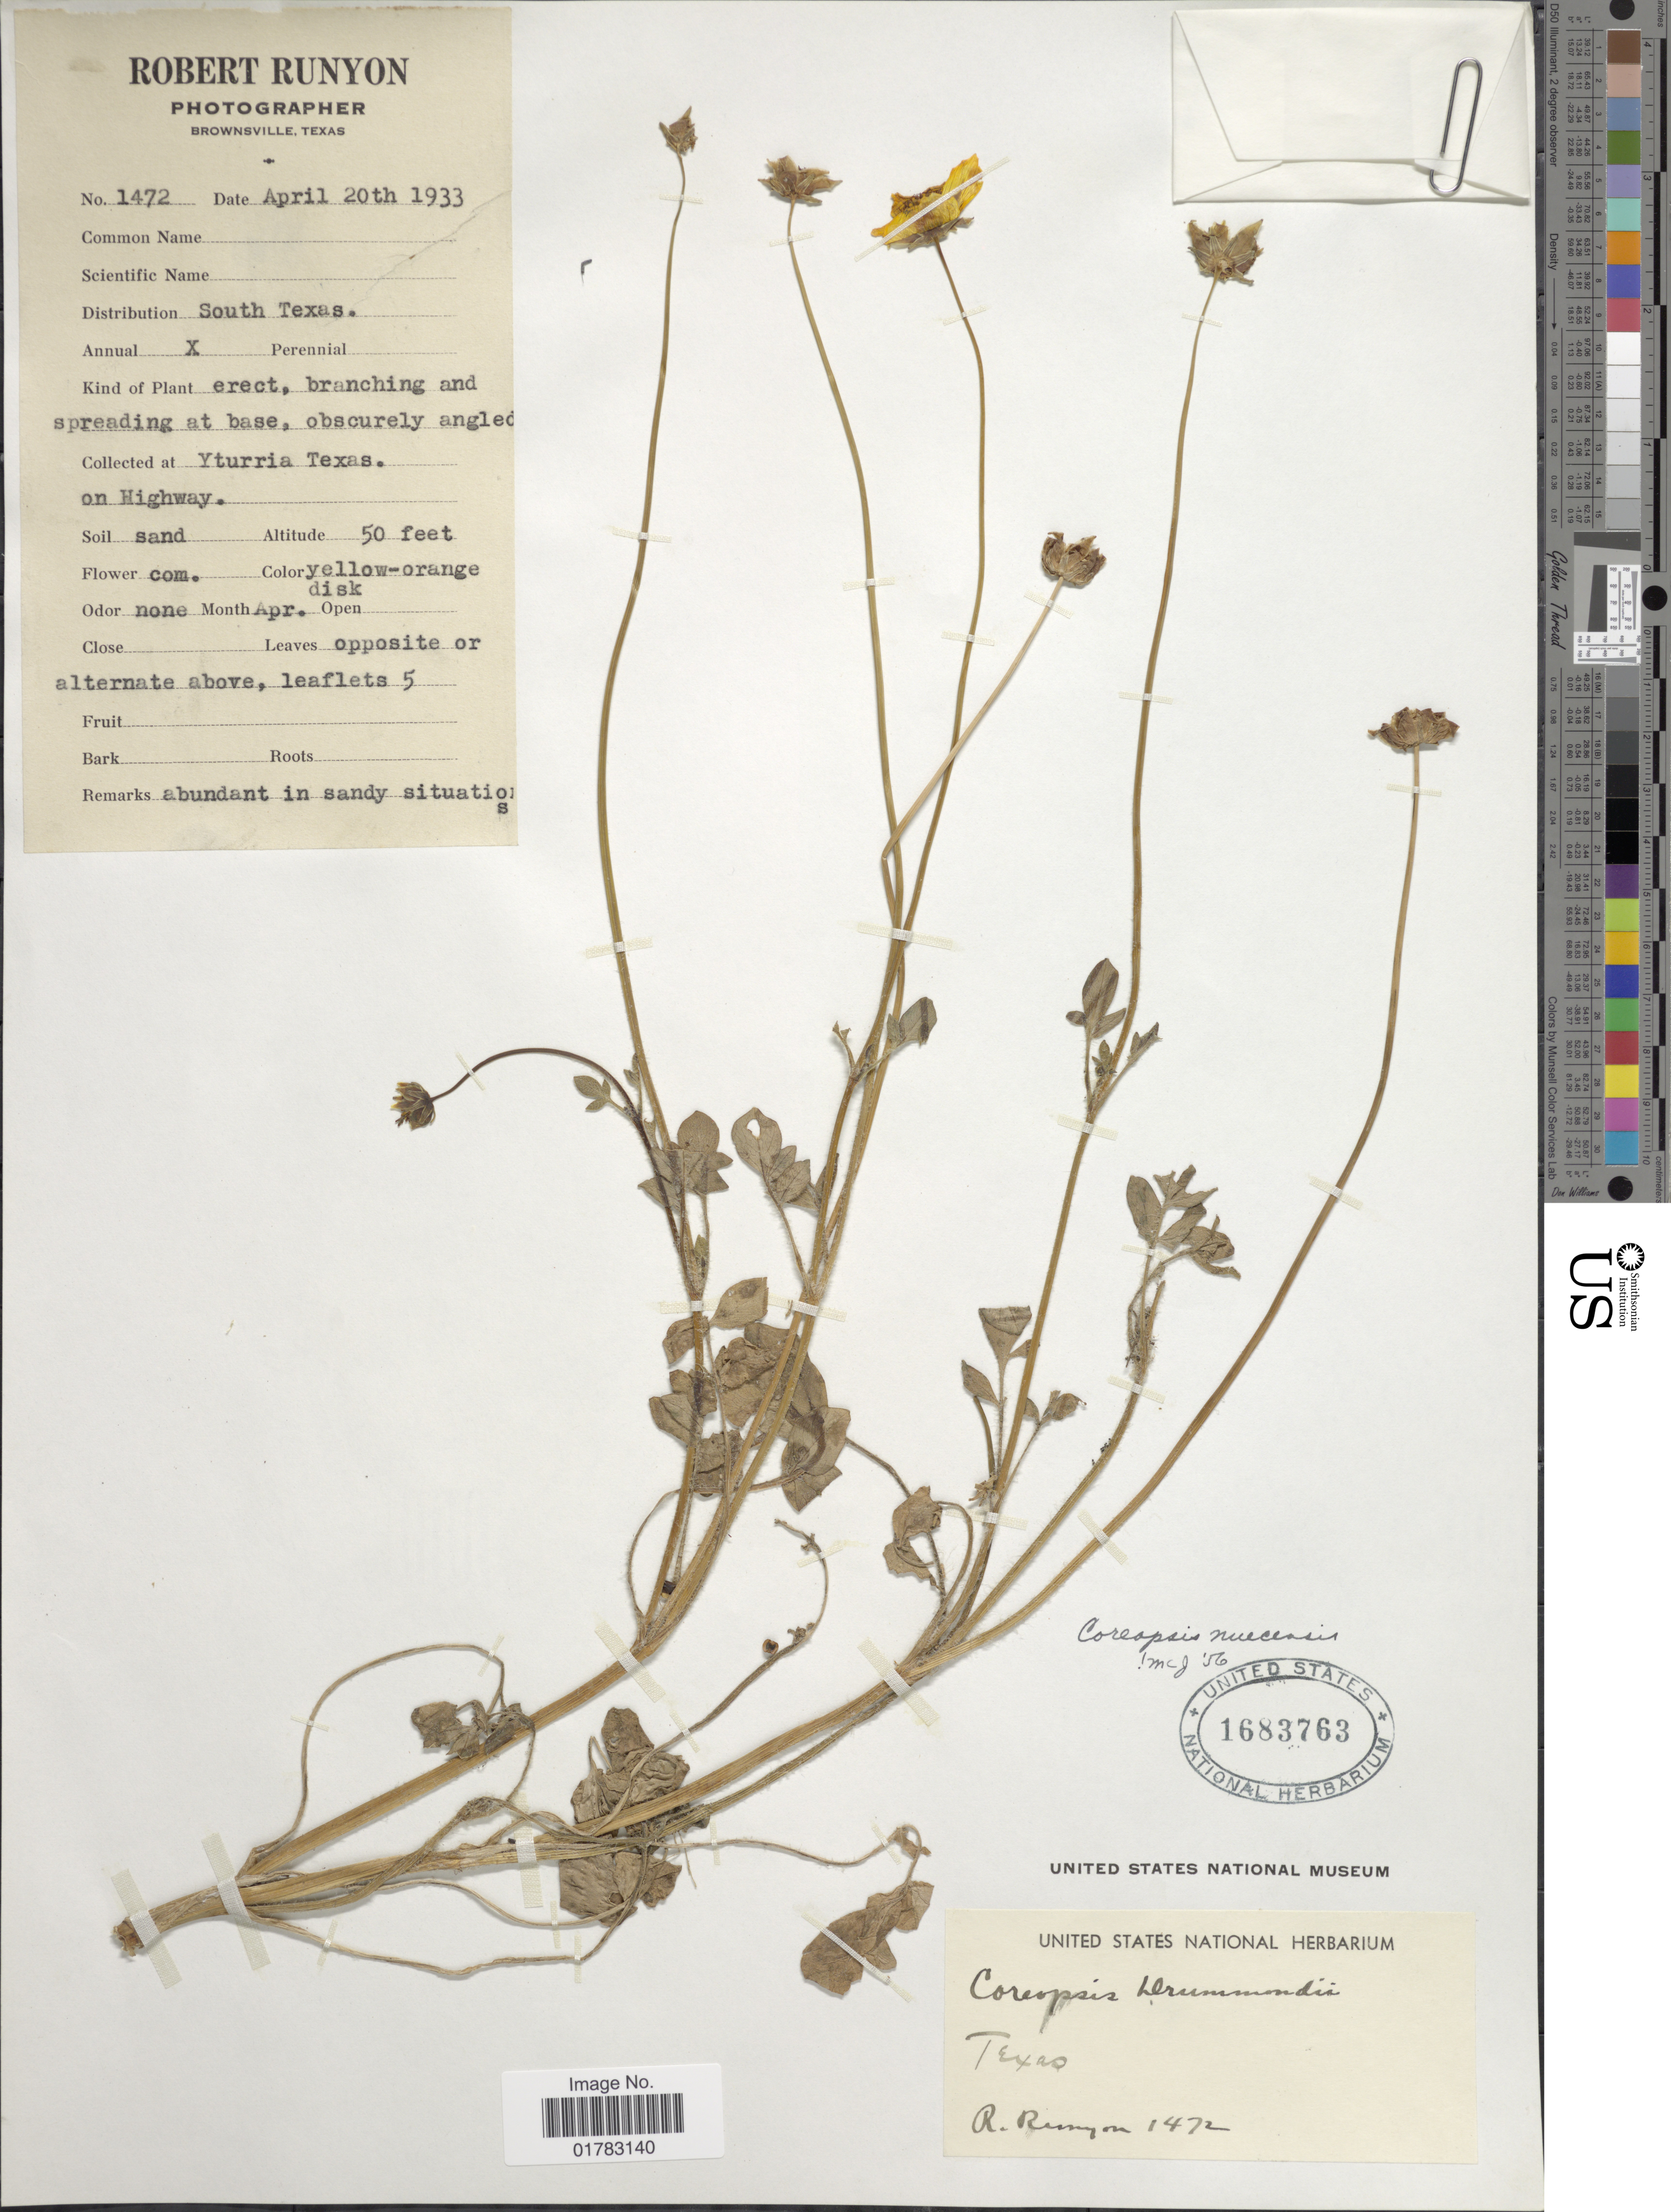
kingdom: Plantae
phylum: Tracheophyta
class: Magnoliopsida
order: Asterales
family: Asteraceae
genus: Coreopsis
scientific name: Coreopsis nuecensis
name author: A. Heller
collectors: R. Runyon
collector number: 1472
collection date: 1933-04-20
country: United States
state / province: Texas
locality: South Texas, Yturria Texas, on Highway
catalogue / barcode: US 1683763